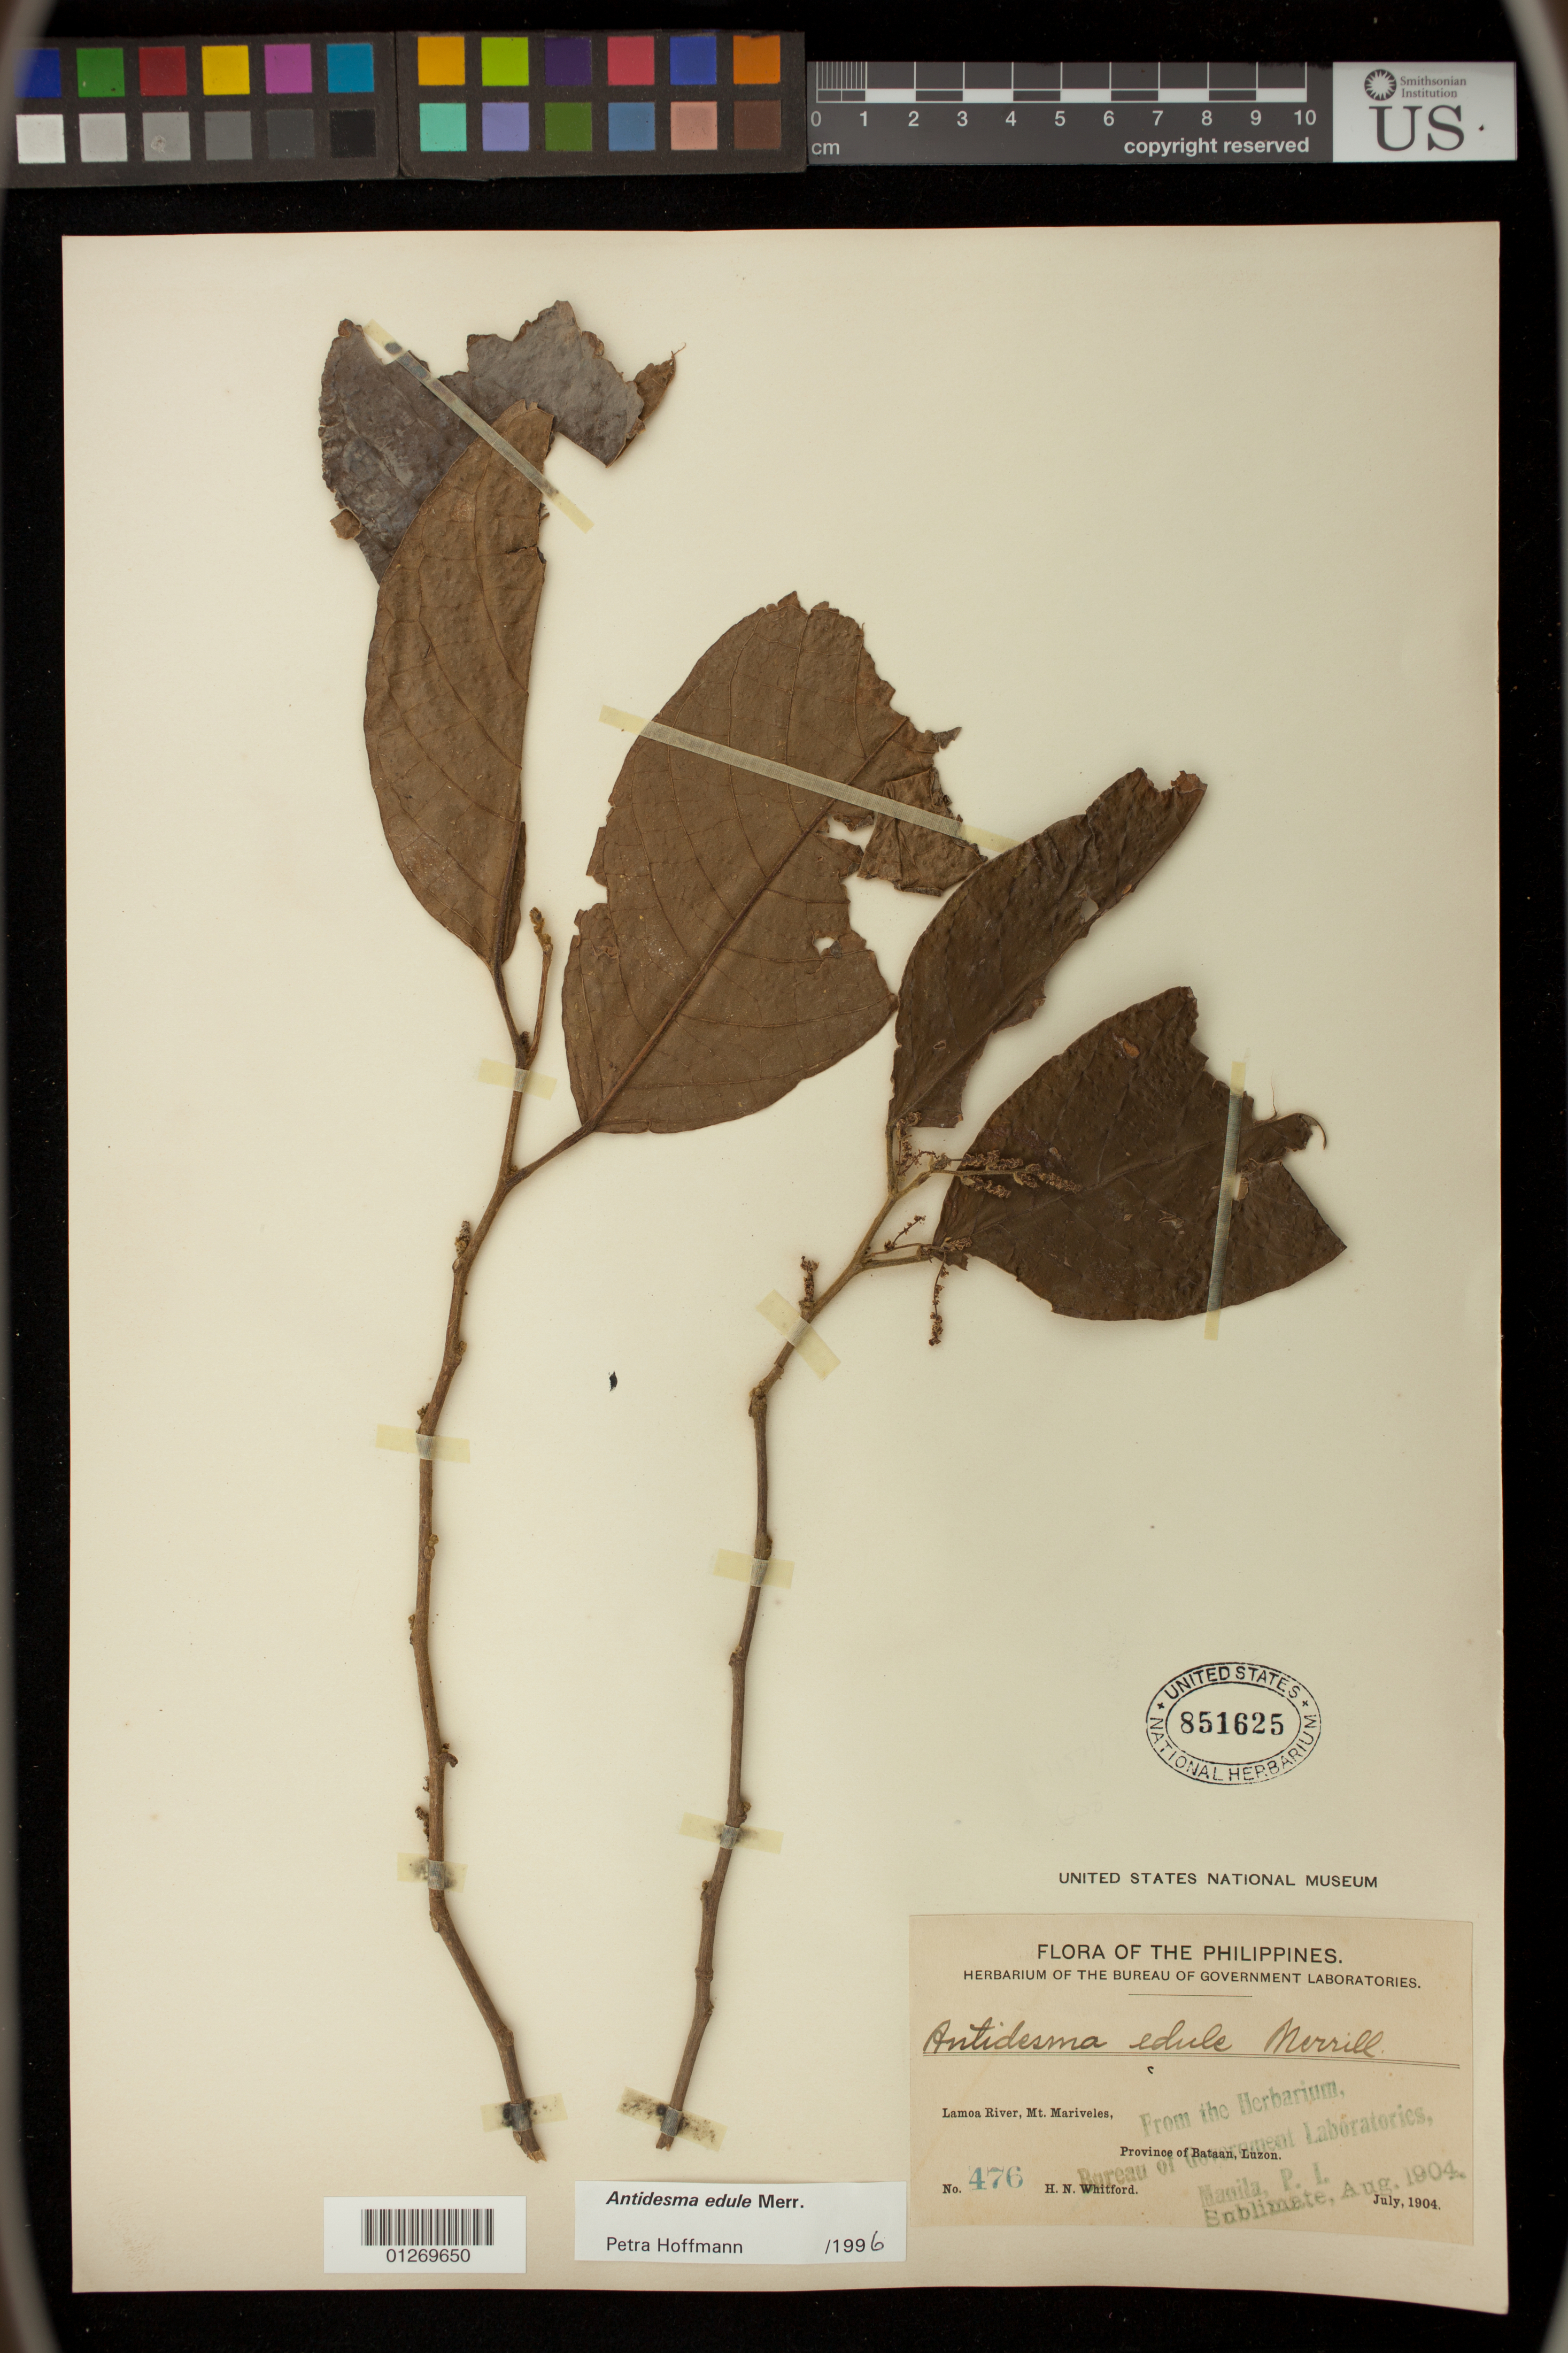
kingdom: Plantae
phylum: Tracheophyta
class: Magnoliopsida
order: Malpighiales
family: Phyllanthaceae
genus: Antidesma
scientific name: Antidesma edule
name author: Merr.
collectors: H. N. Whitford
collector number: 476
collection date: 1904-07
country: Philippines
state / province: Central Luzon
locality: Lamoa River, Mt. Mariveles.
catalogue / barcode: US 851625